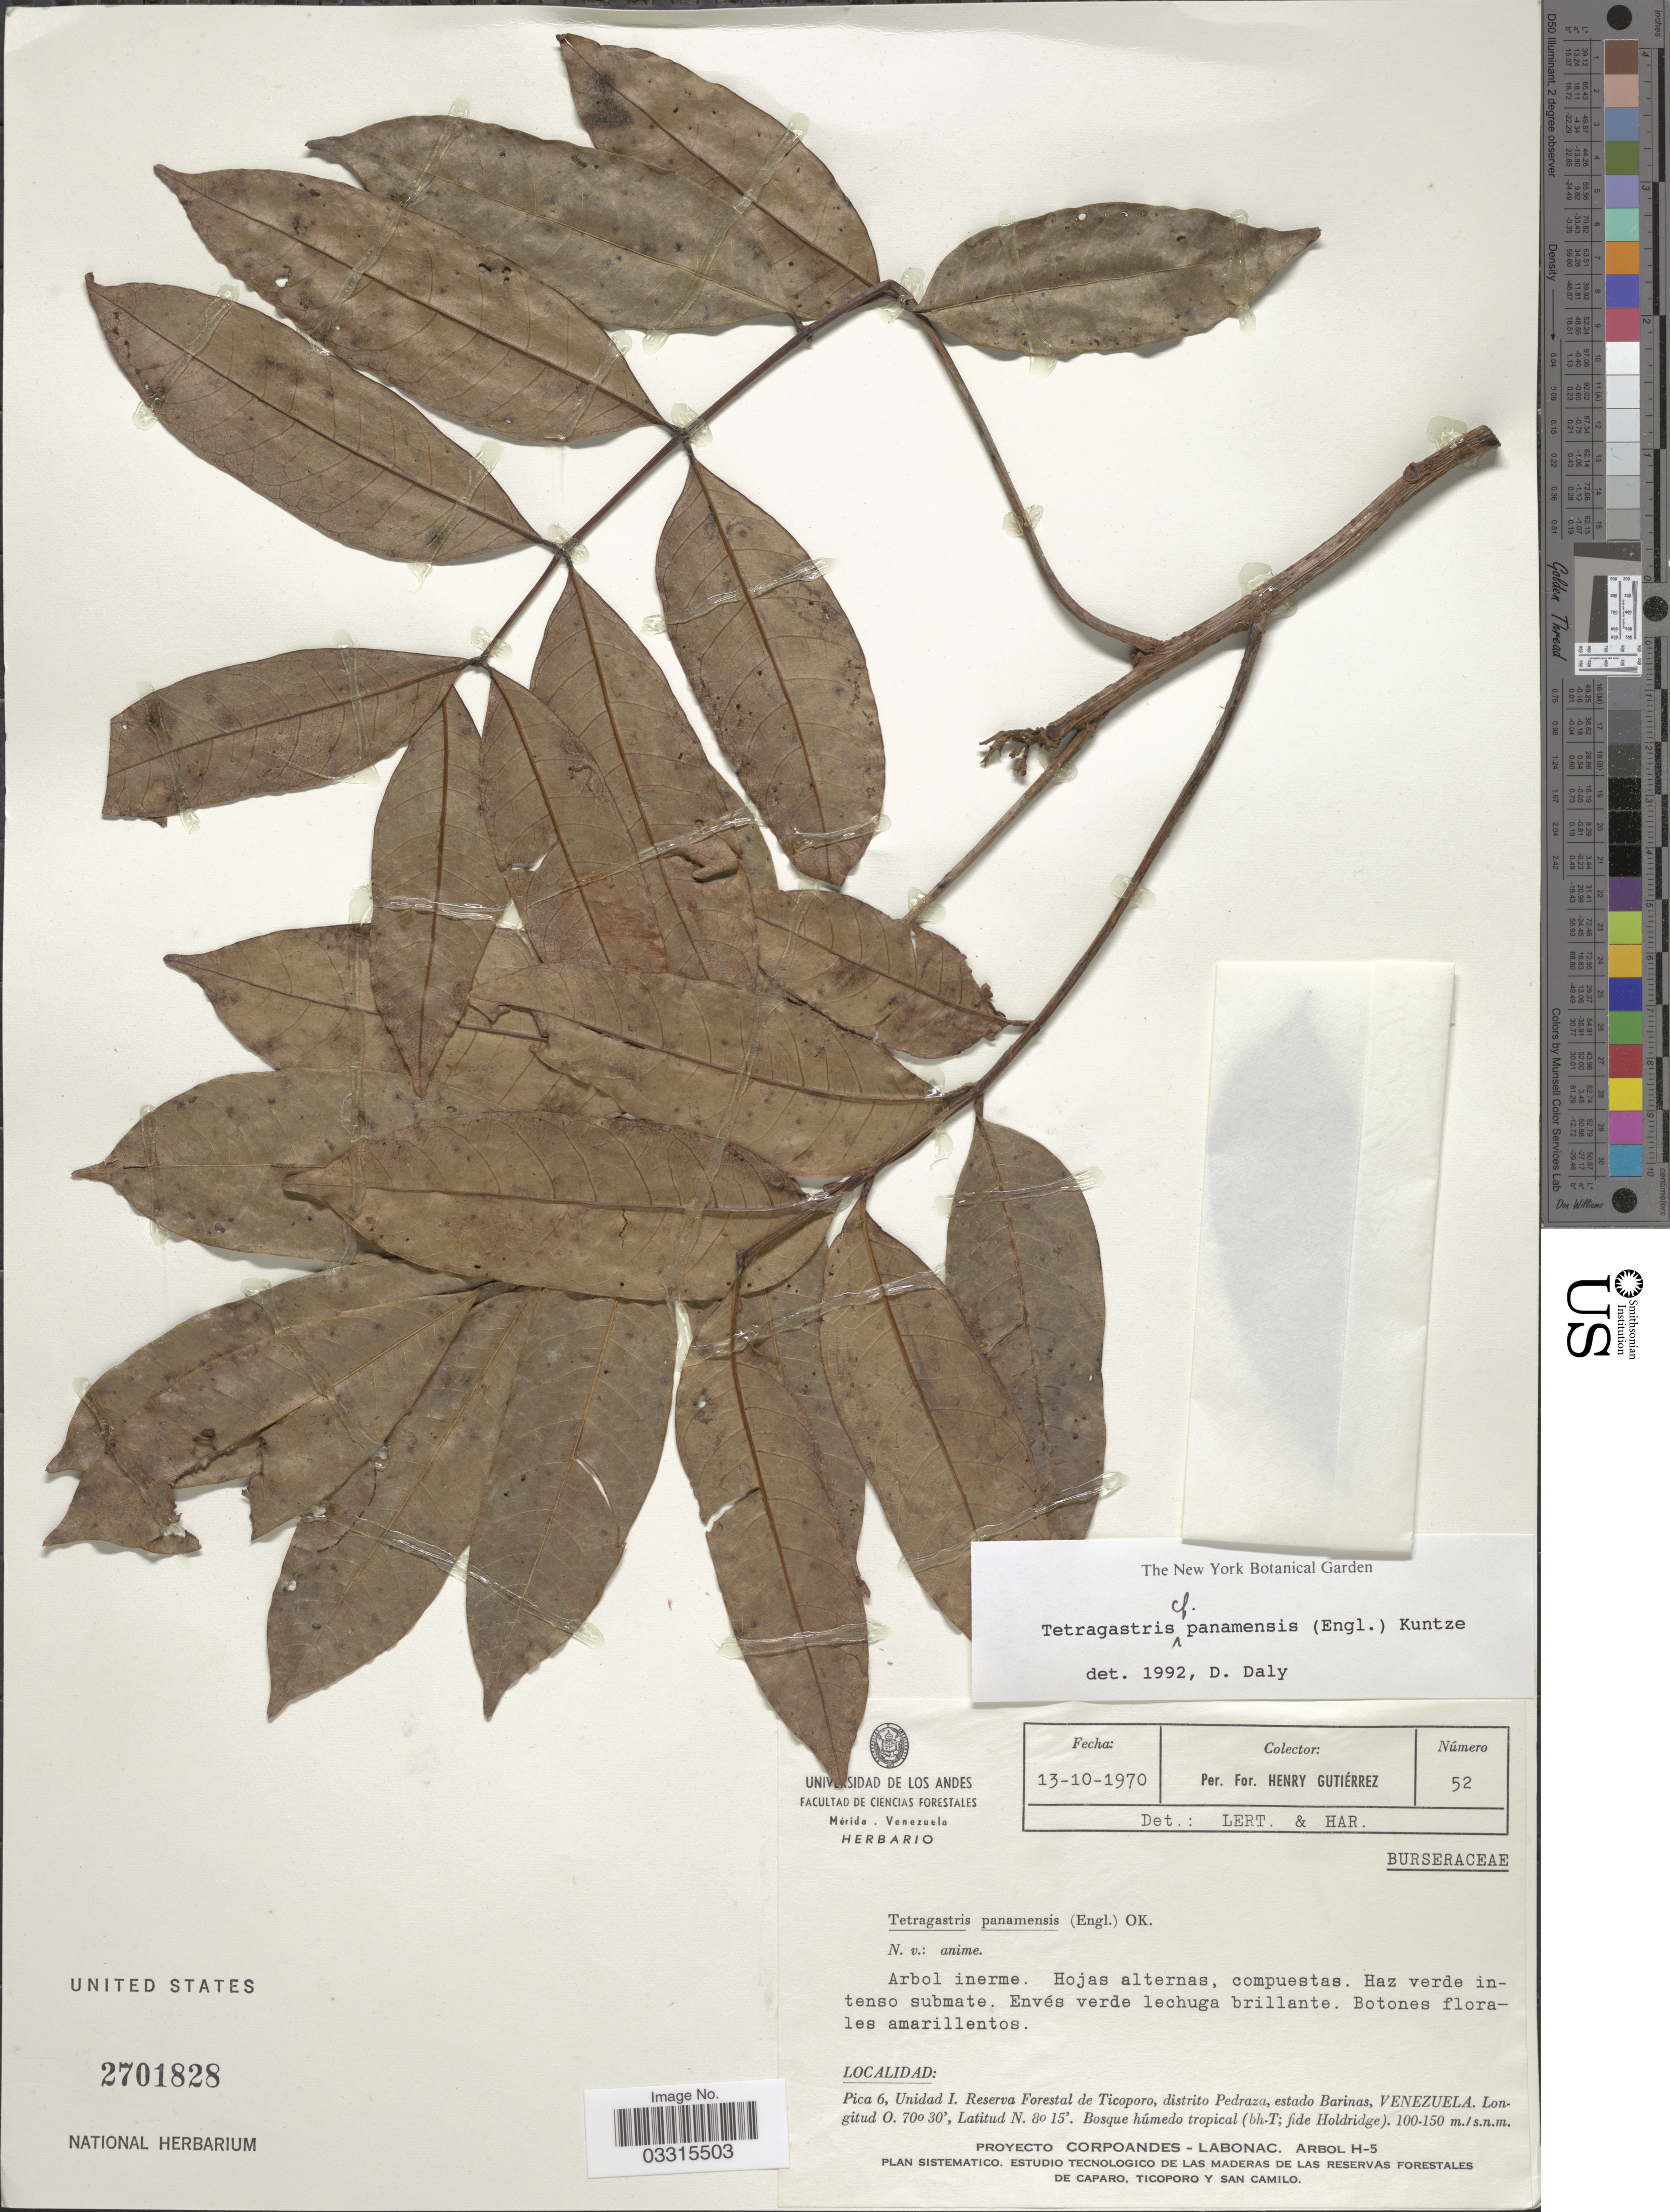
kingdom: Plantae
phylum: Tracheophyta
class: Magnoliopsida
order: Sapindales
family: Burseraceae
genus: Protium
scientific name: Protium stevensonii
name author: (Standl.) Daly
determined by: Daly, Douglas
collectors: H. Gutiérrez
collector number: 52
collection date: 1970-10-13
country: Venezuela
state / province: Barinas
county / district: Pedraza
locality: Pica 6, Unidad I. Reserva Forestal de Ticoporo, distrito Pedraza.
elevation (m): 100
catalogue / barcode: US 2701828